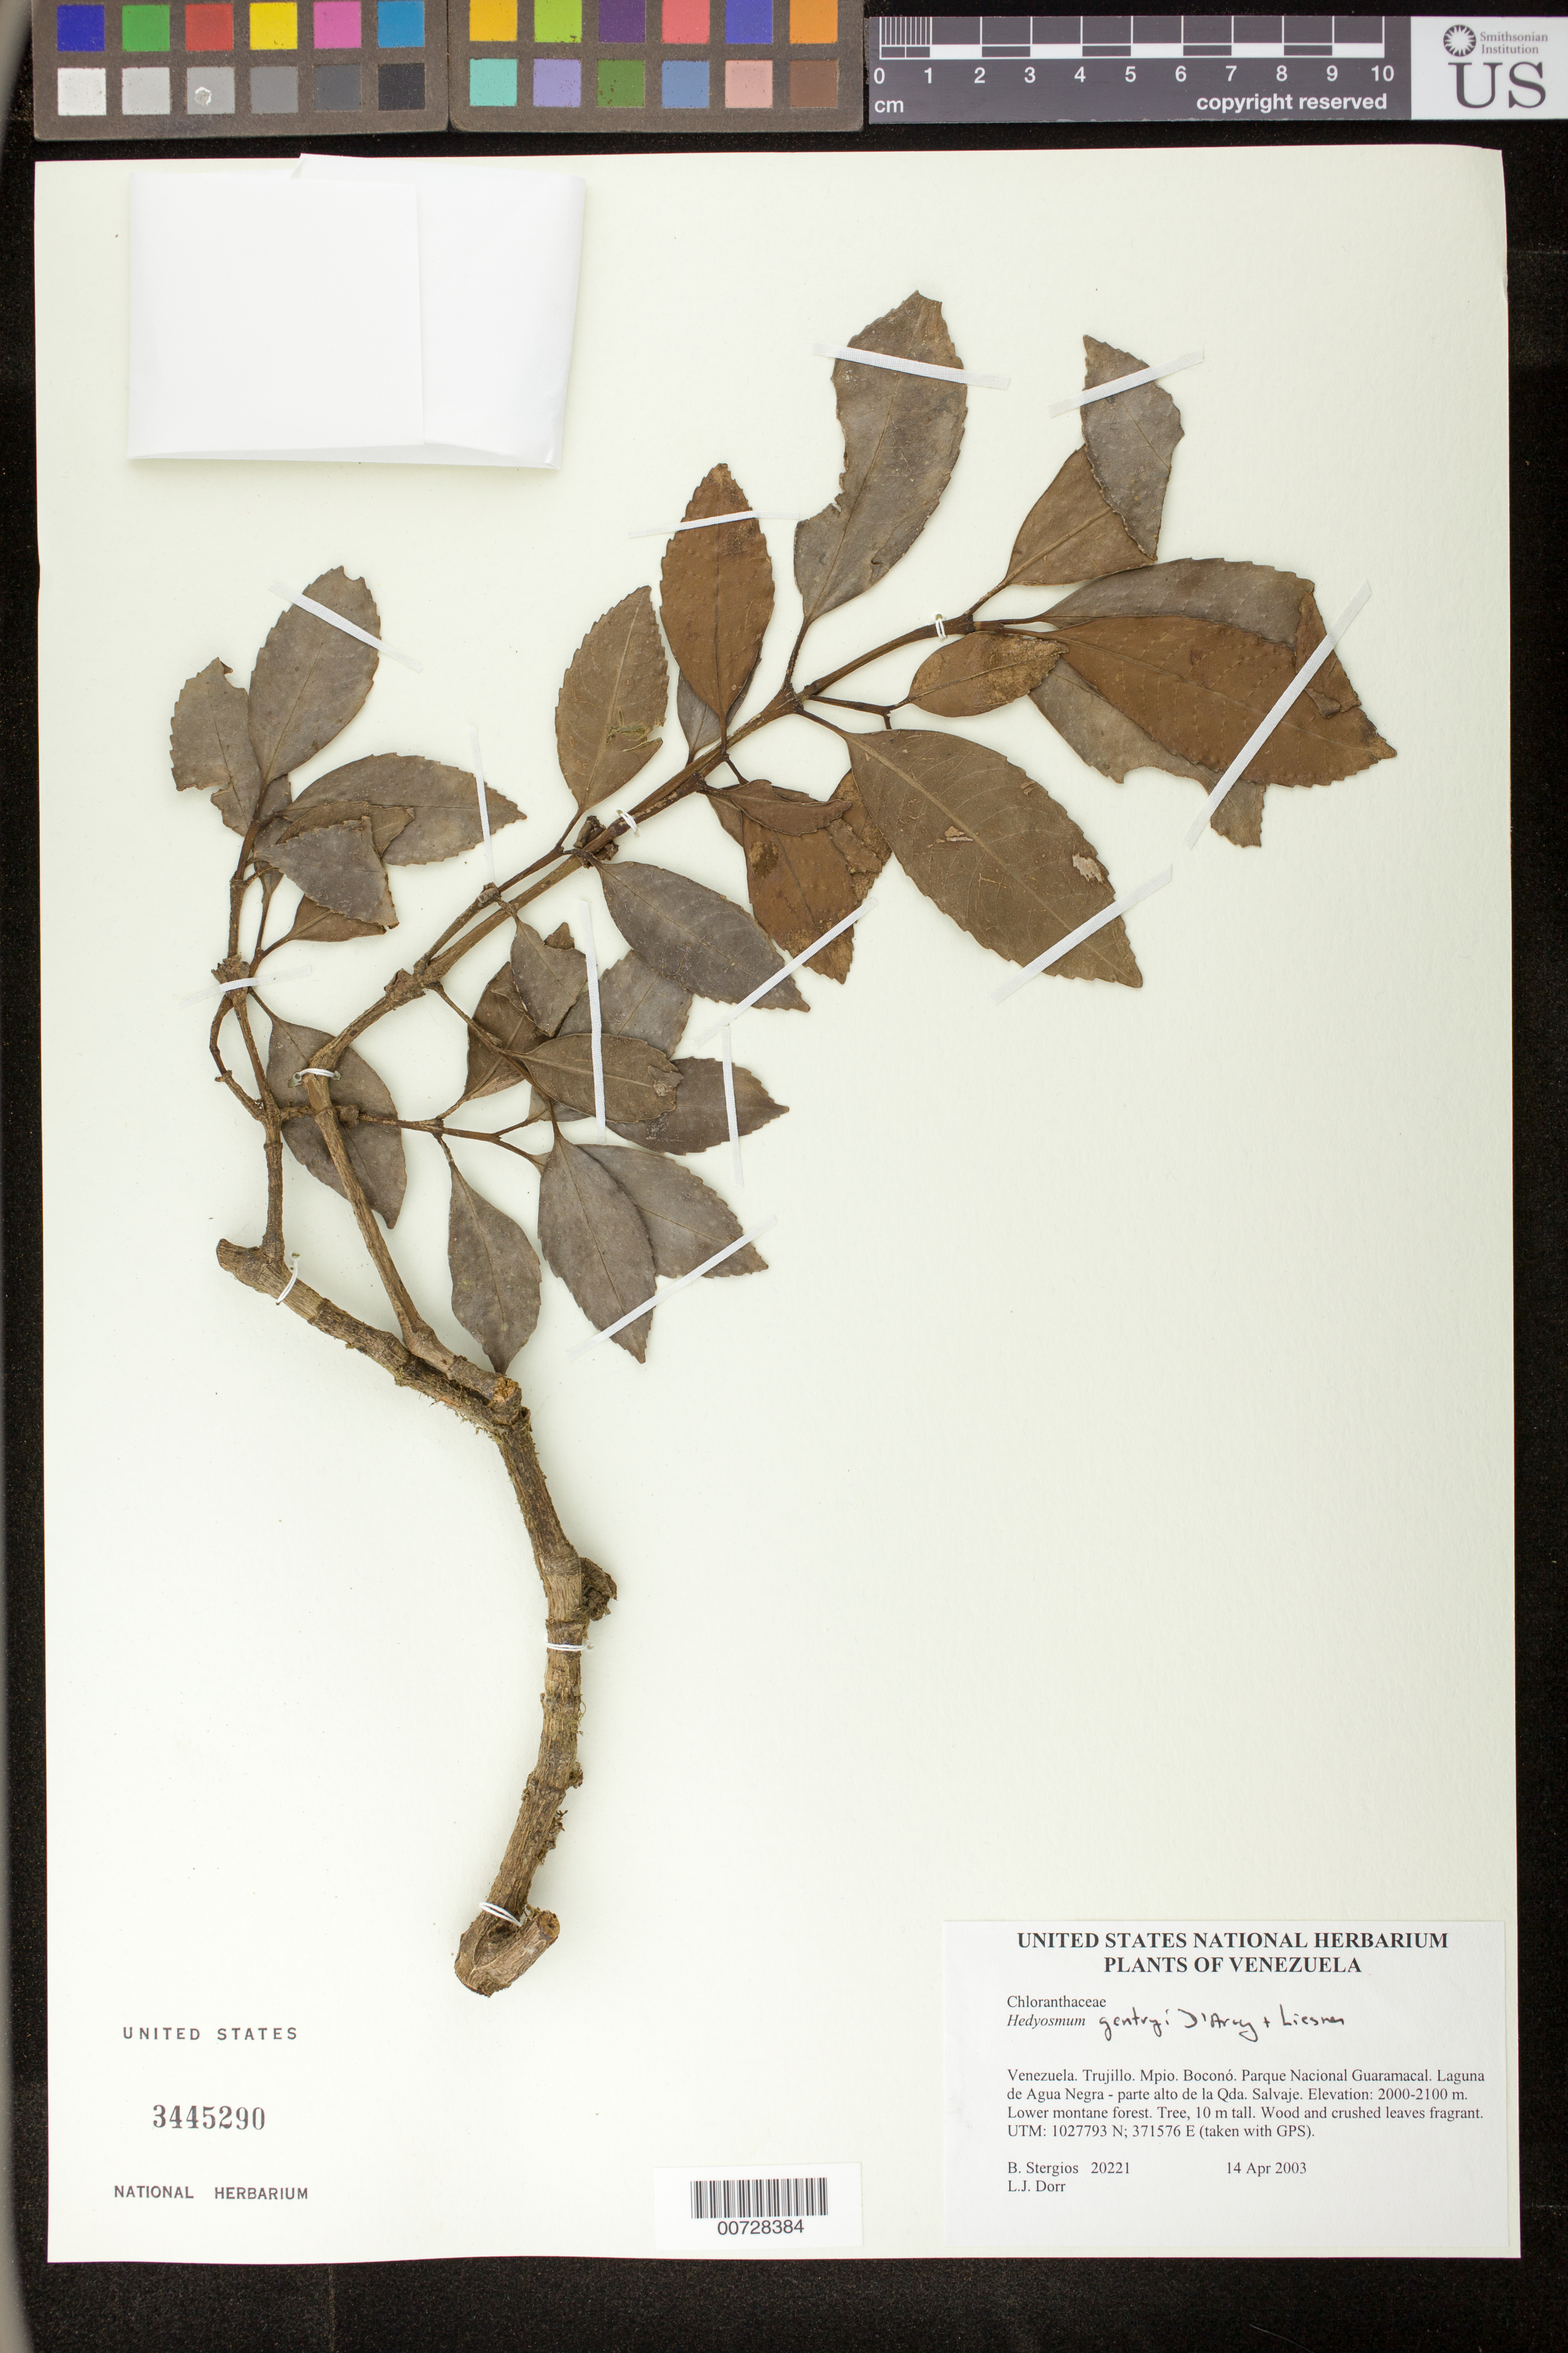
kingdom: Plantae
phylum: Tracheophyta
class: Magnoliopsida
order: Chloranthales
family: Chloranthaceae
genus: Hedyosmum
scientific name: Hedyosmum gentryi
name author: D'Arcy & Liesner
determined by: Dorr, L. J., (BOT), Smithsonian Institution - National Museum of Natural History (UNITED STATES)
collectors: B. G. Stergios & L. J. Dorr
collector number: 20221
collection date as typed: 14 Apr 2003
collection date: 2003-04-14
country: Venezuela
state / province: Trujillo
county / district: Boconó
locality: Parque Nacional Guaramacal. Laguna de Agua Negra - parte alto de la Qda. Salvaje.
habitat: Lower montane forest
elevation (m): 2000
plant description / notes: PORT, US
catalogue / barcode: US 3445290